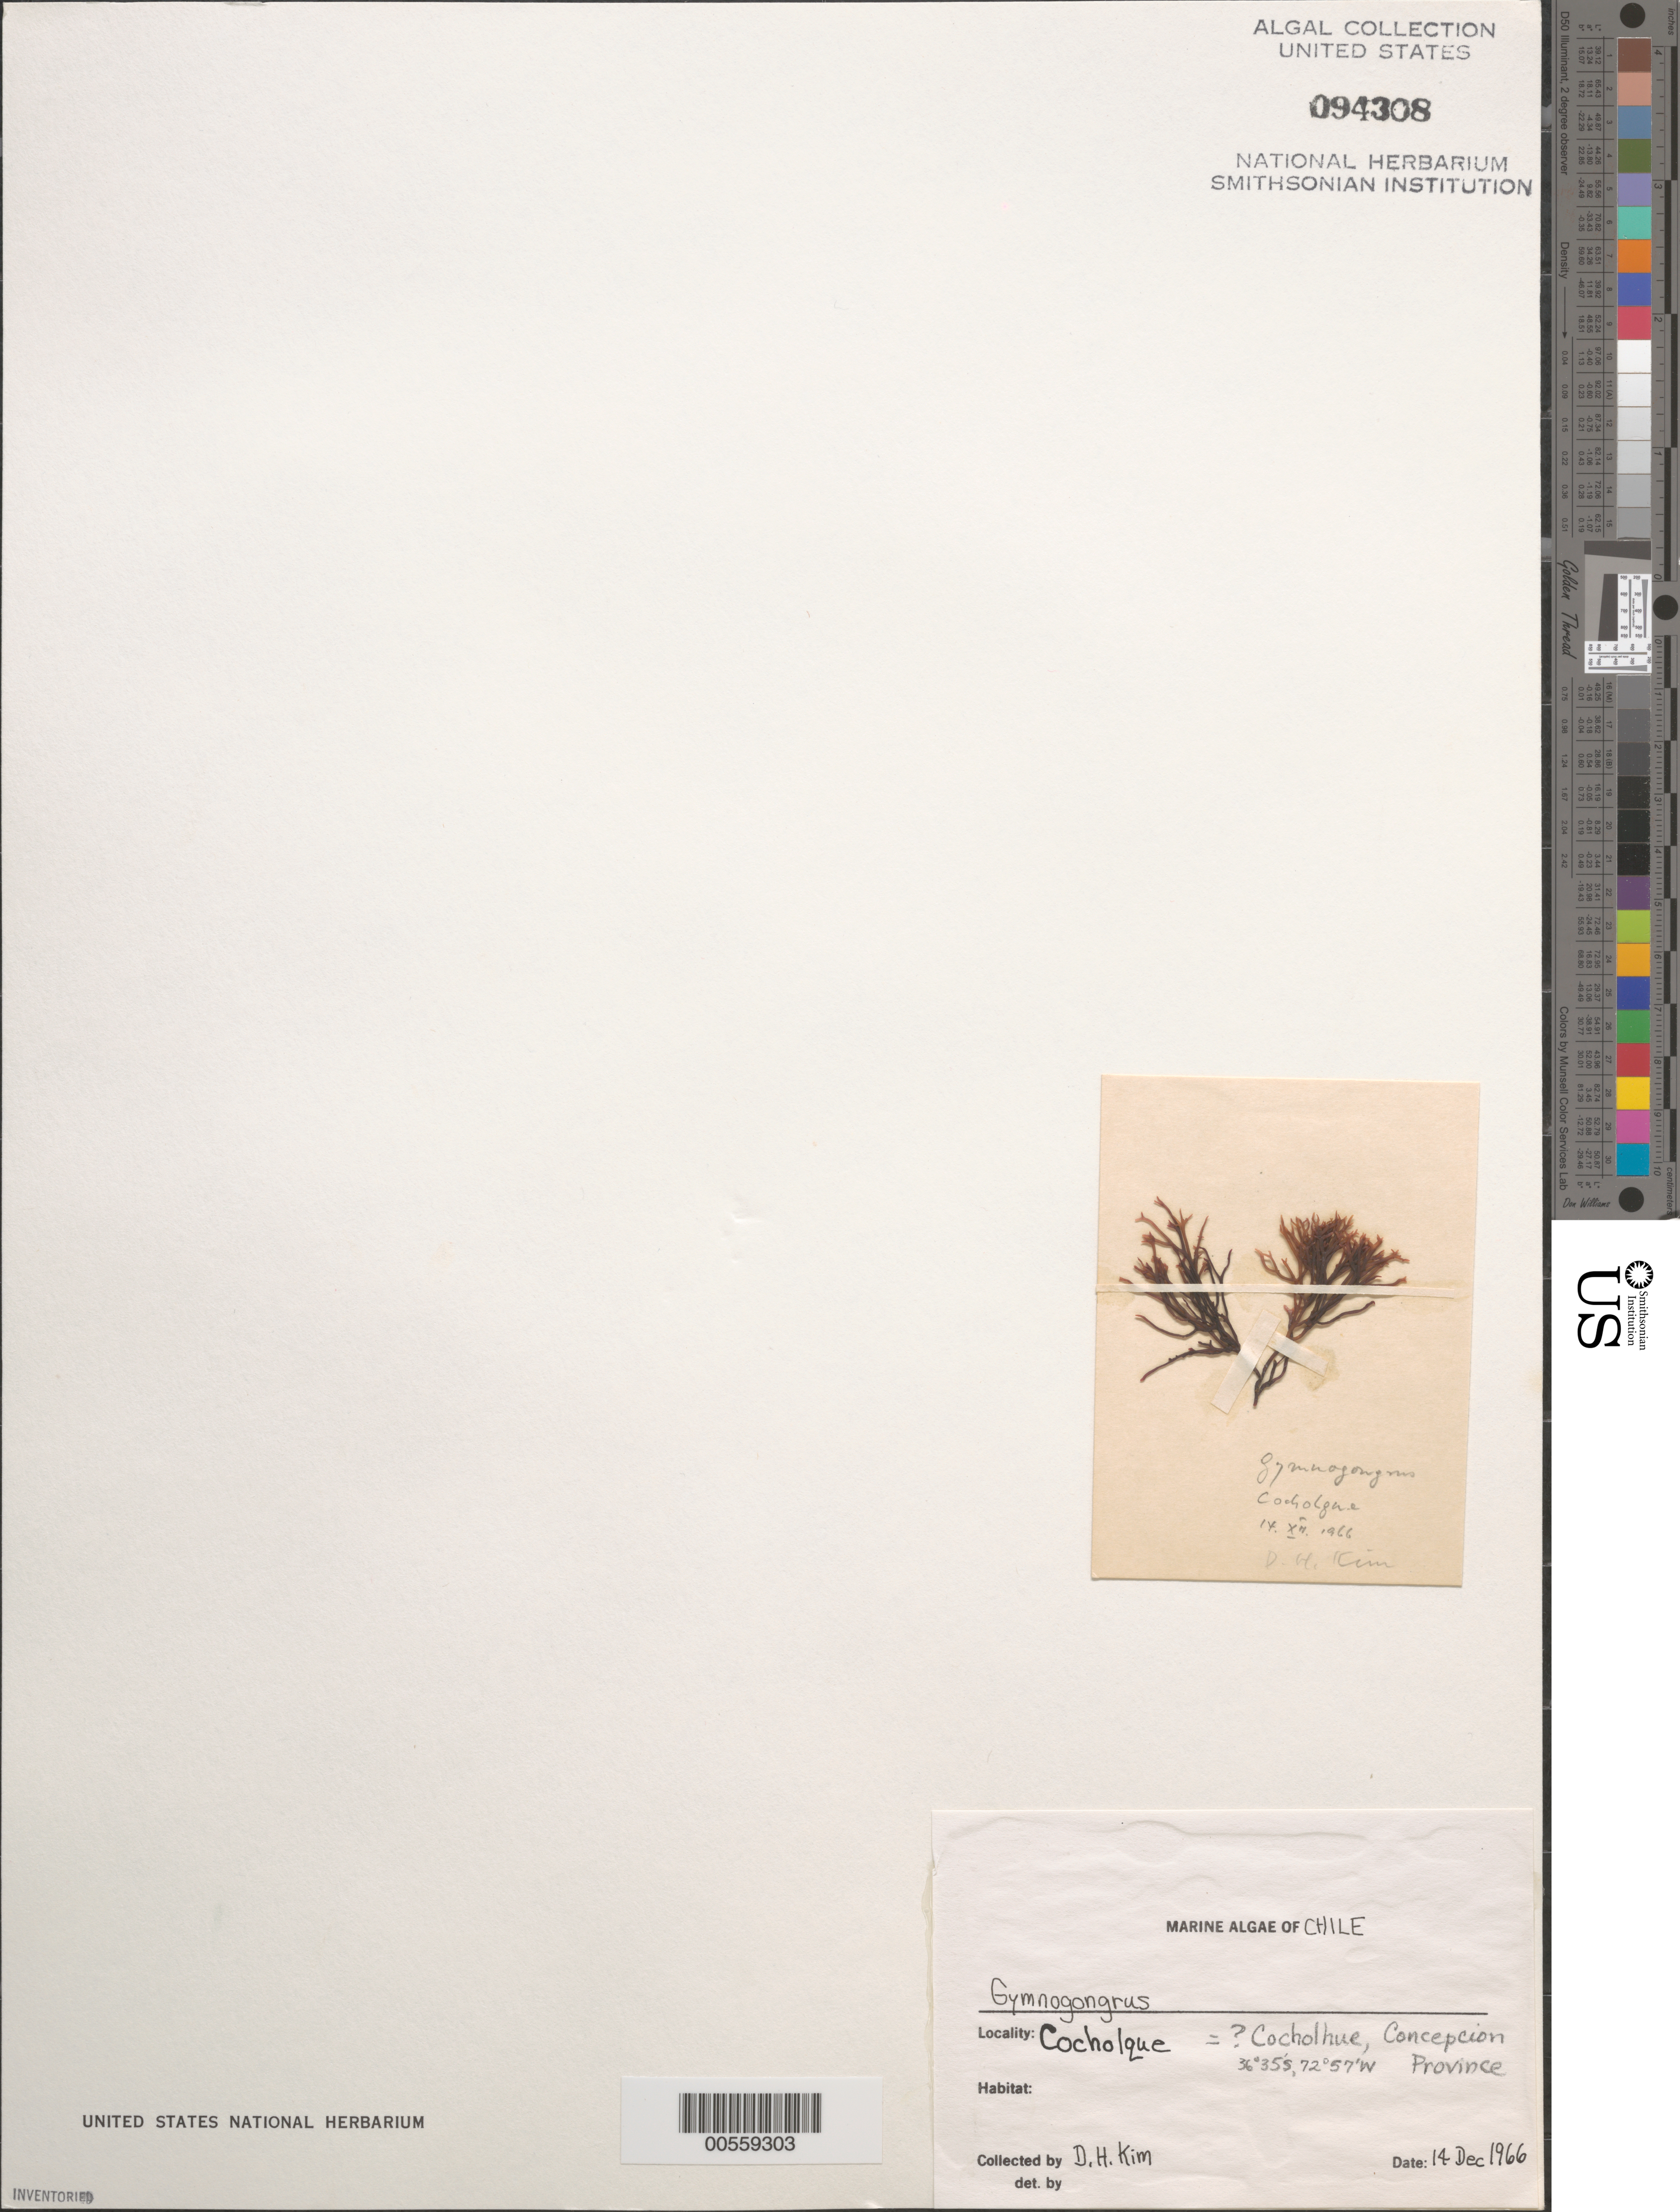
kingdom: Plantae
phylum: Rhodophyta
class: Florideophyceae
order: Gigartinales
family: Phyllophoraceae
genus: Gymnogongrus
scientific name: Gymnogongrus sp.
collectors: D. Kim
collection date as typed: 14 Dec 1966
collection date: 1966-12-14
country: Chile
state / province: Bio-Bío (VIII)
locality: Cocholhue (cocholque)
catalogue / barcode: US 94308